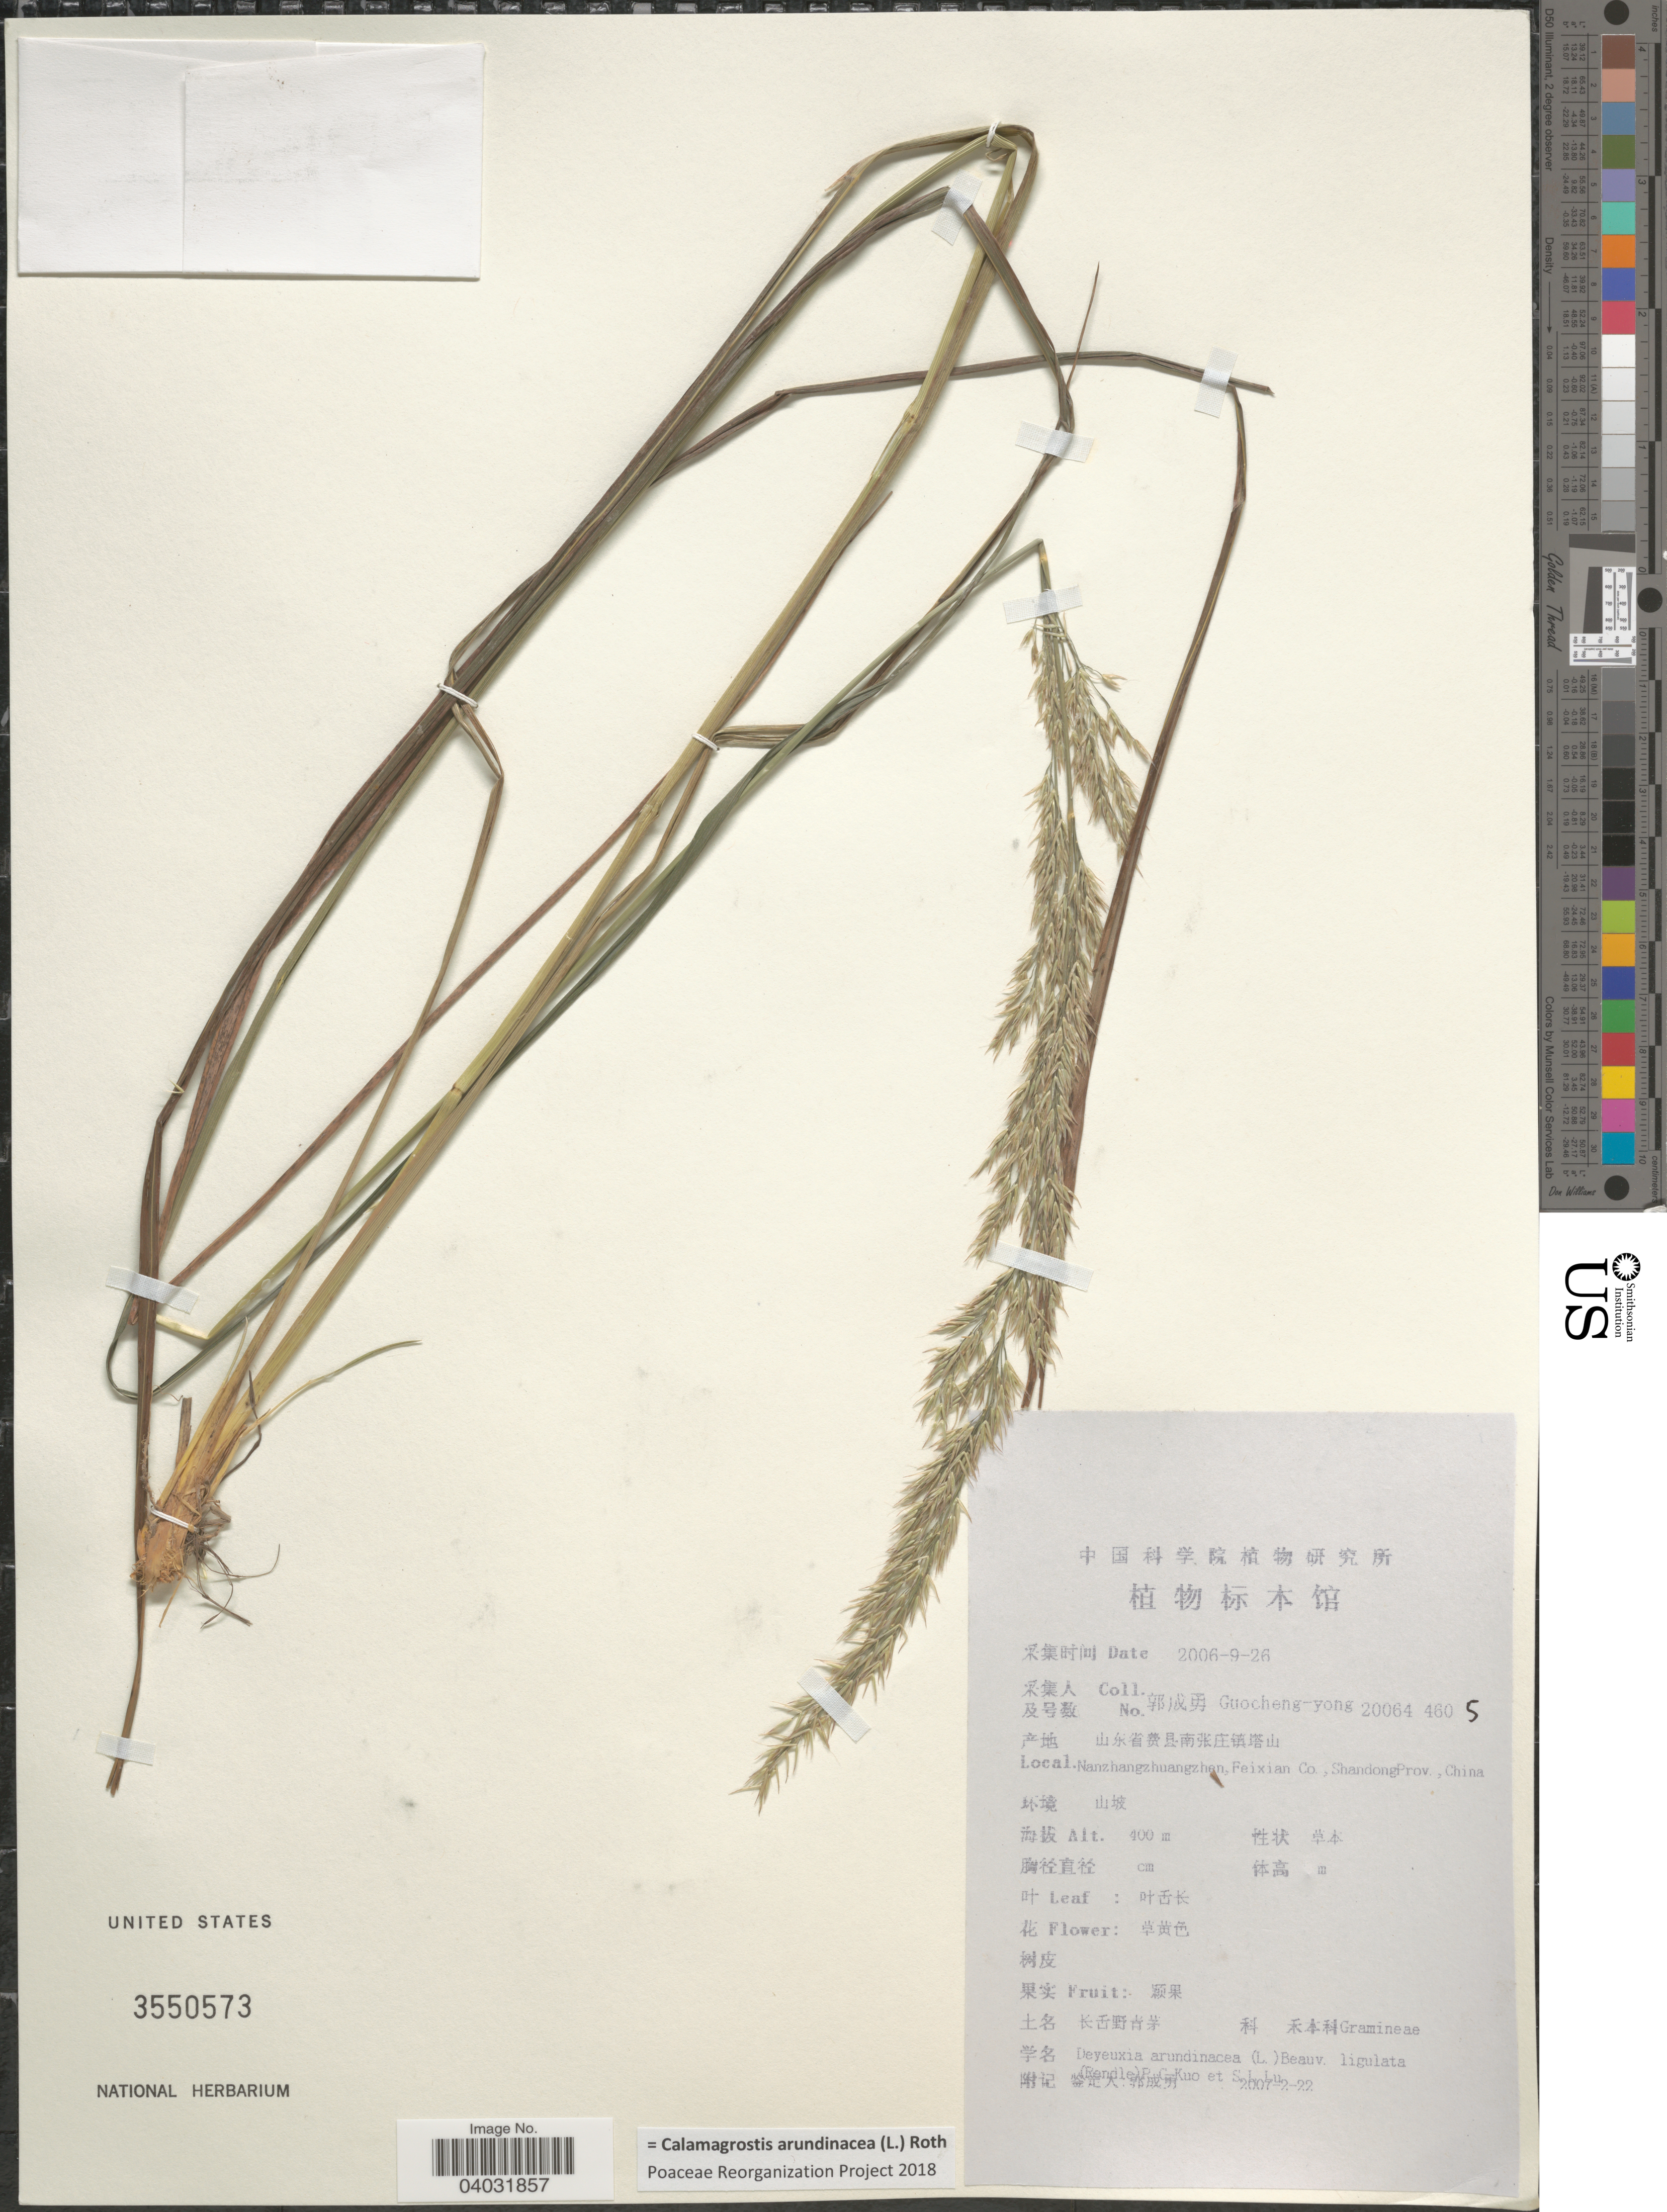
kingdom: Plantae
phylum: Tracheophyta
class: Liliopsida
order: Poales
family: Poaceae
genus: Calamagrostis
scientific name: Calamagrostis arundinacea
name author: (L.) Roth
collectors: Guo cheng-yong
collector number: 20064 4605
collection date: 2006-09-26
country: China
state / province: Shandong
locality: Nanzhangzhuangzhen, Feixian Co.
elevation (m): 400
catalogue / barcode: US 3550573